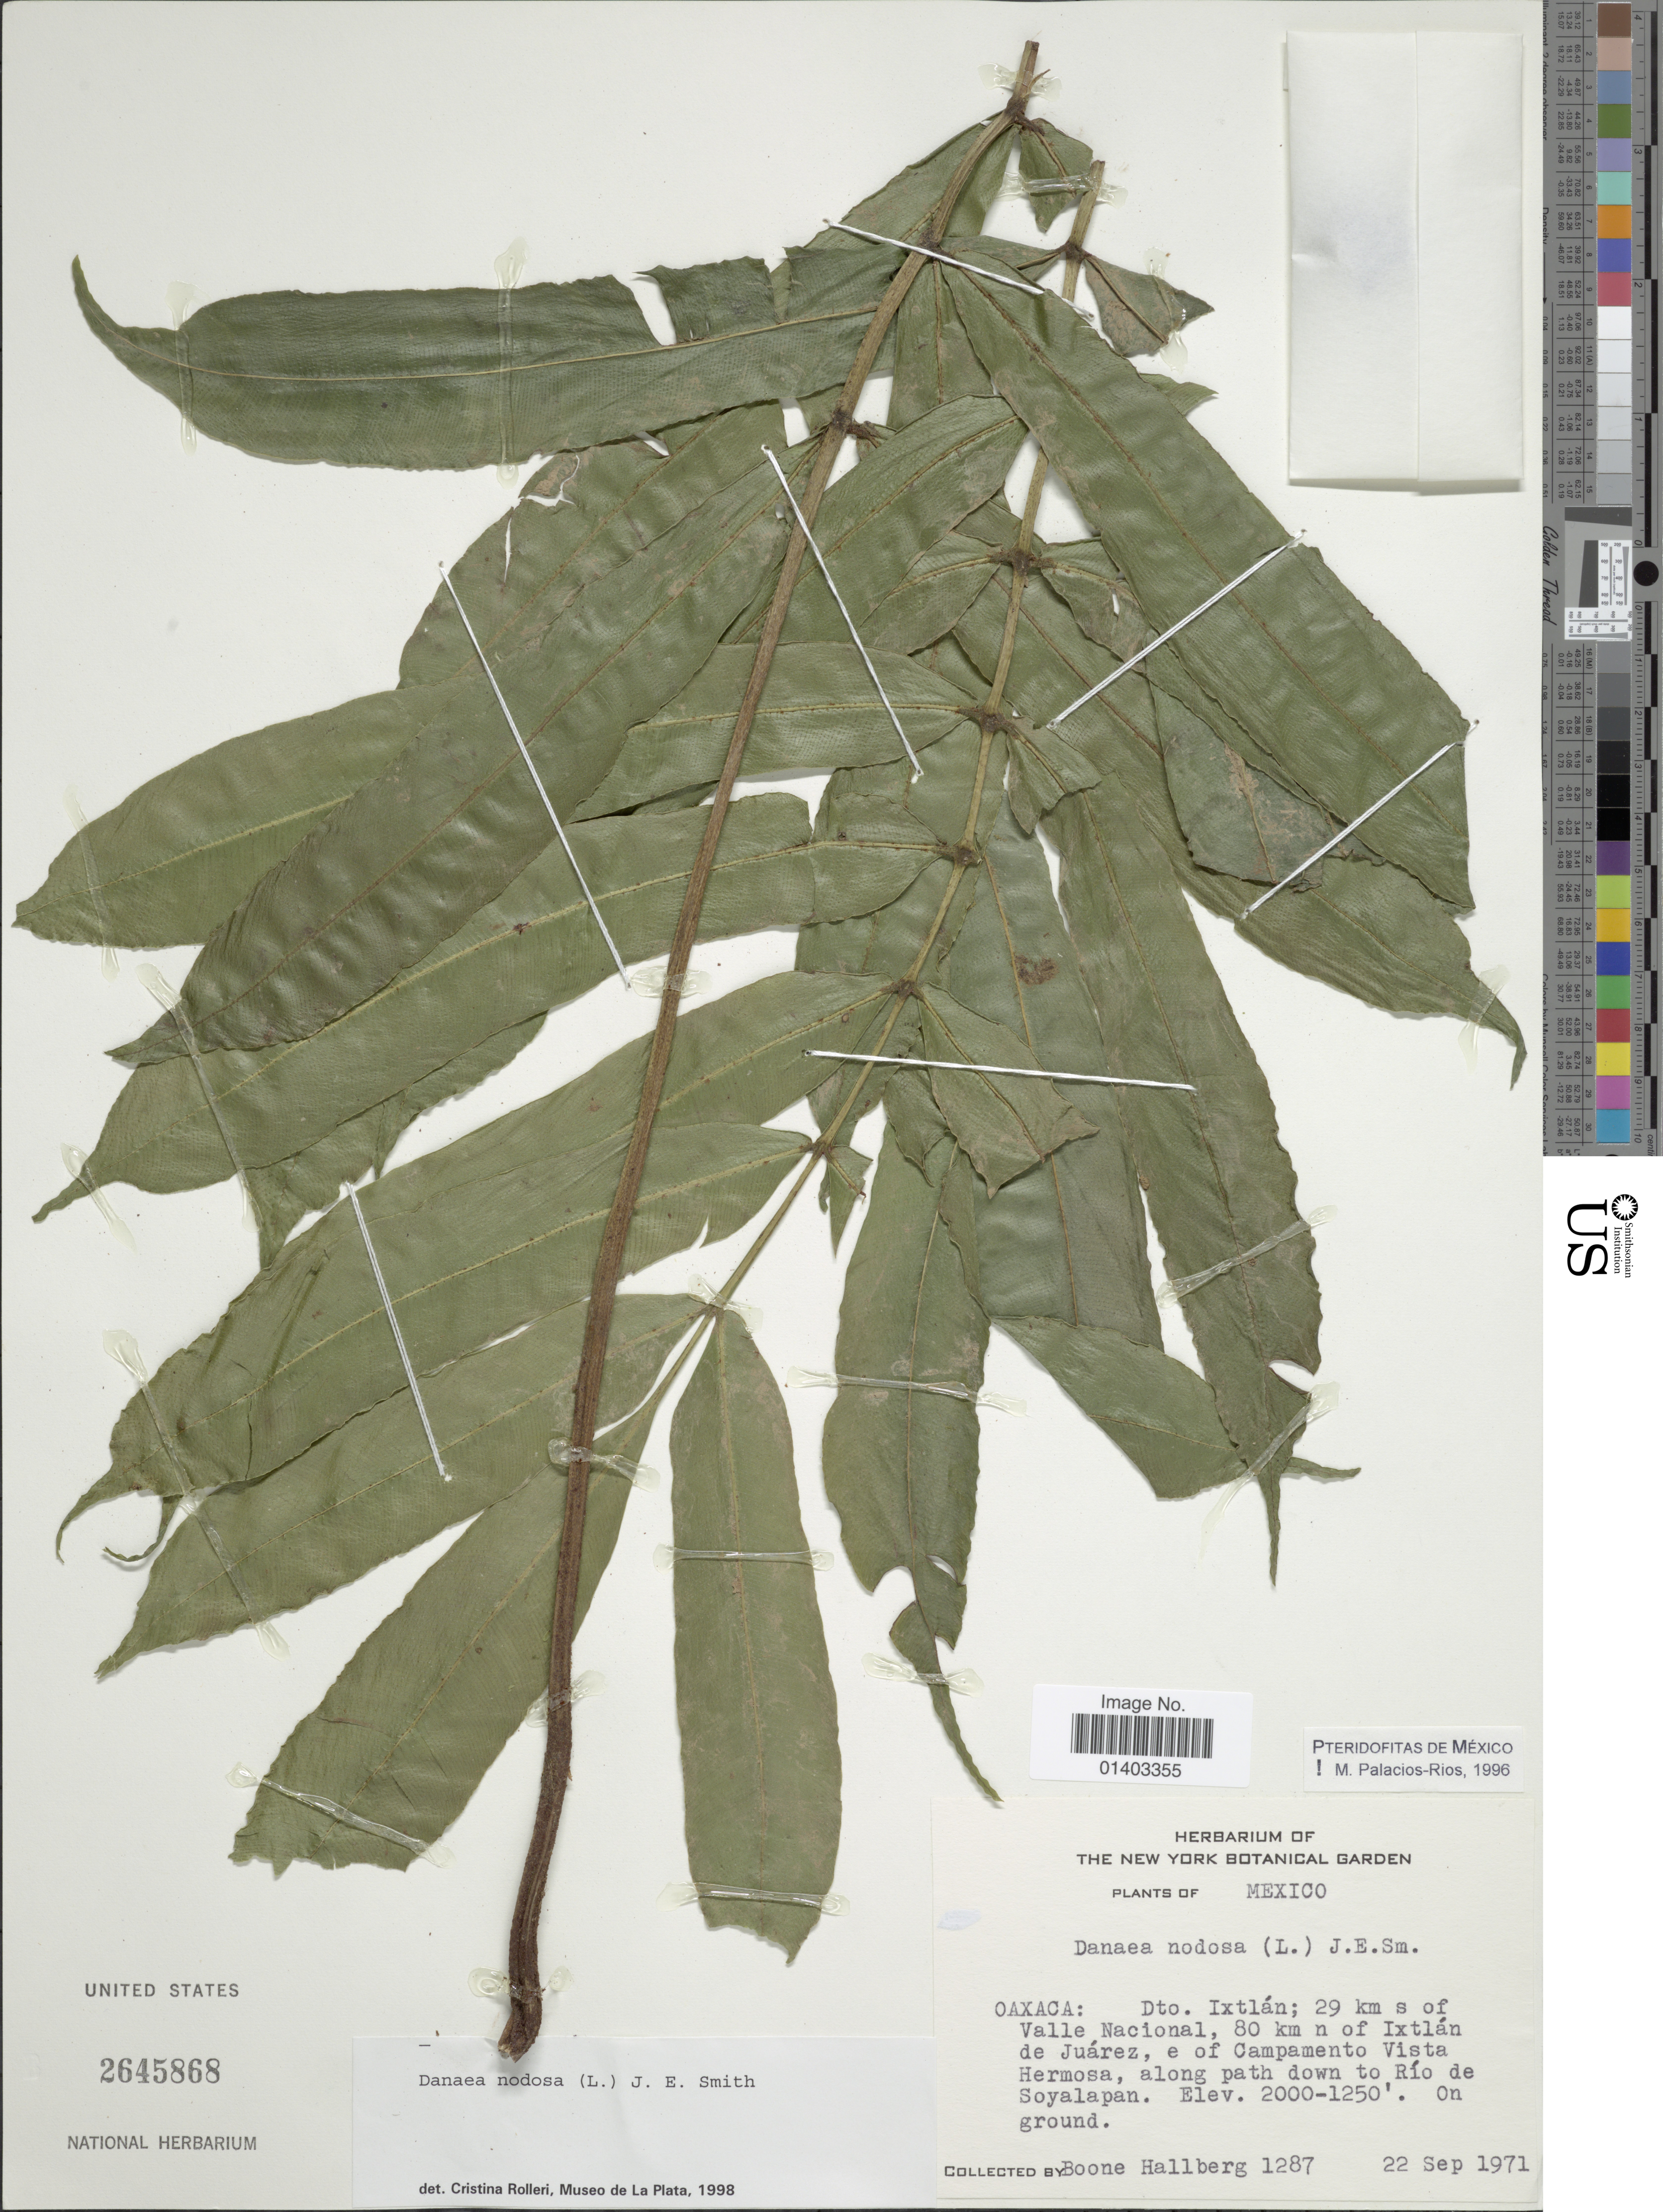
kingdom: Plantae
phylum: Tracheophyta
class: Polypodiopsida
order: Marattiales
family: Marattiaceae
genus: Danaea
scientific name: Danaea nodosa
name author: (L.) Sm.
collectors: B. Hallberg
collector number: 1287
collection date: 1971-09-22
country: Mexico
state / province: Oaxaca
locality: Dto Ixtlán; 29 km s of Valle Nacional, 80 km n of Ixtlán de Juárez, e of Campamento Vista Hermosa, along path down to Río de Soyalapan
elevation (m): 381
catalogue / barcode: US 2645868